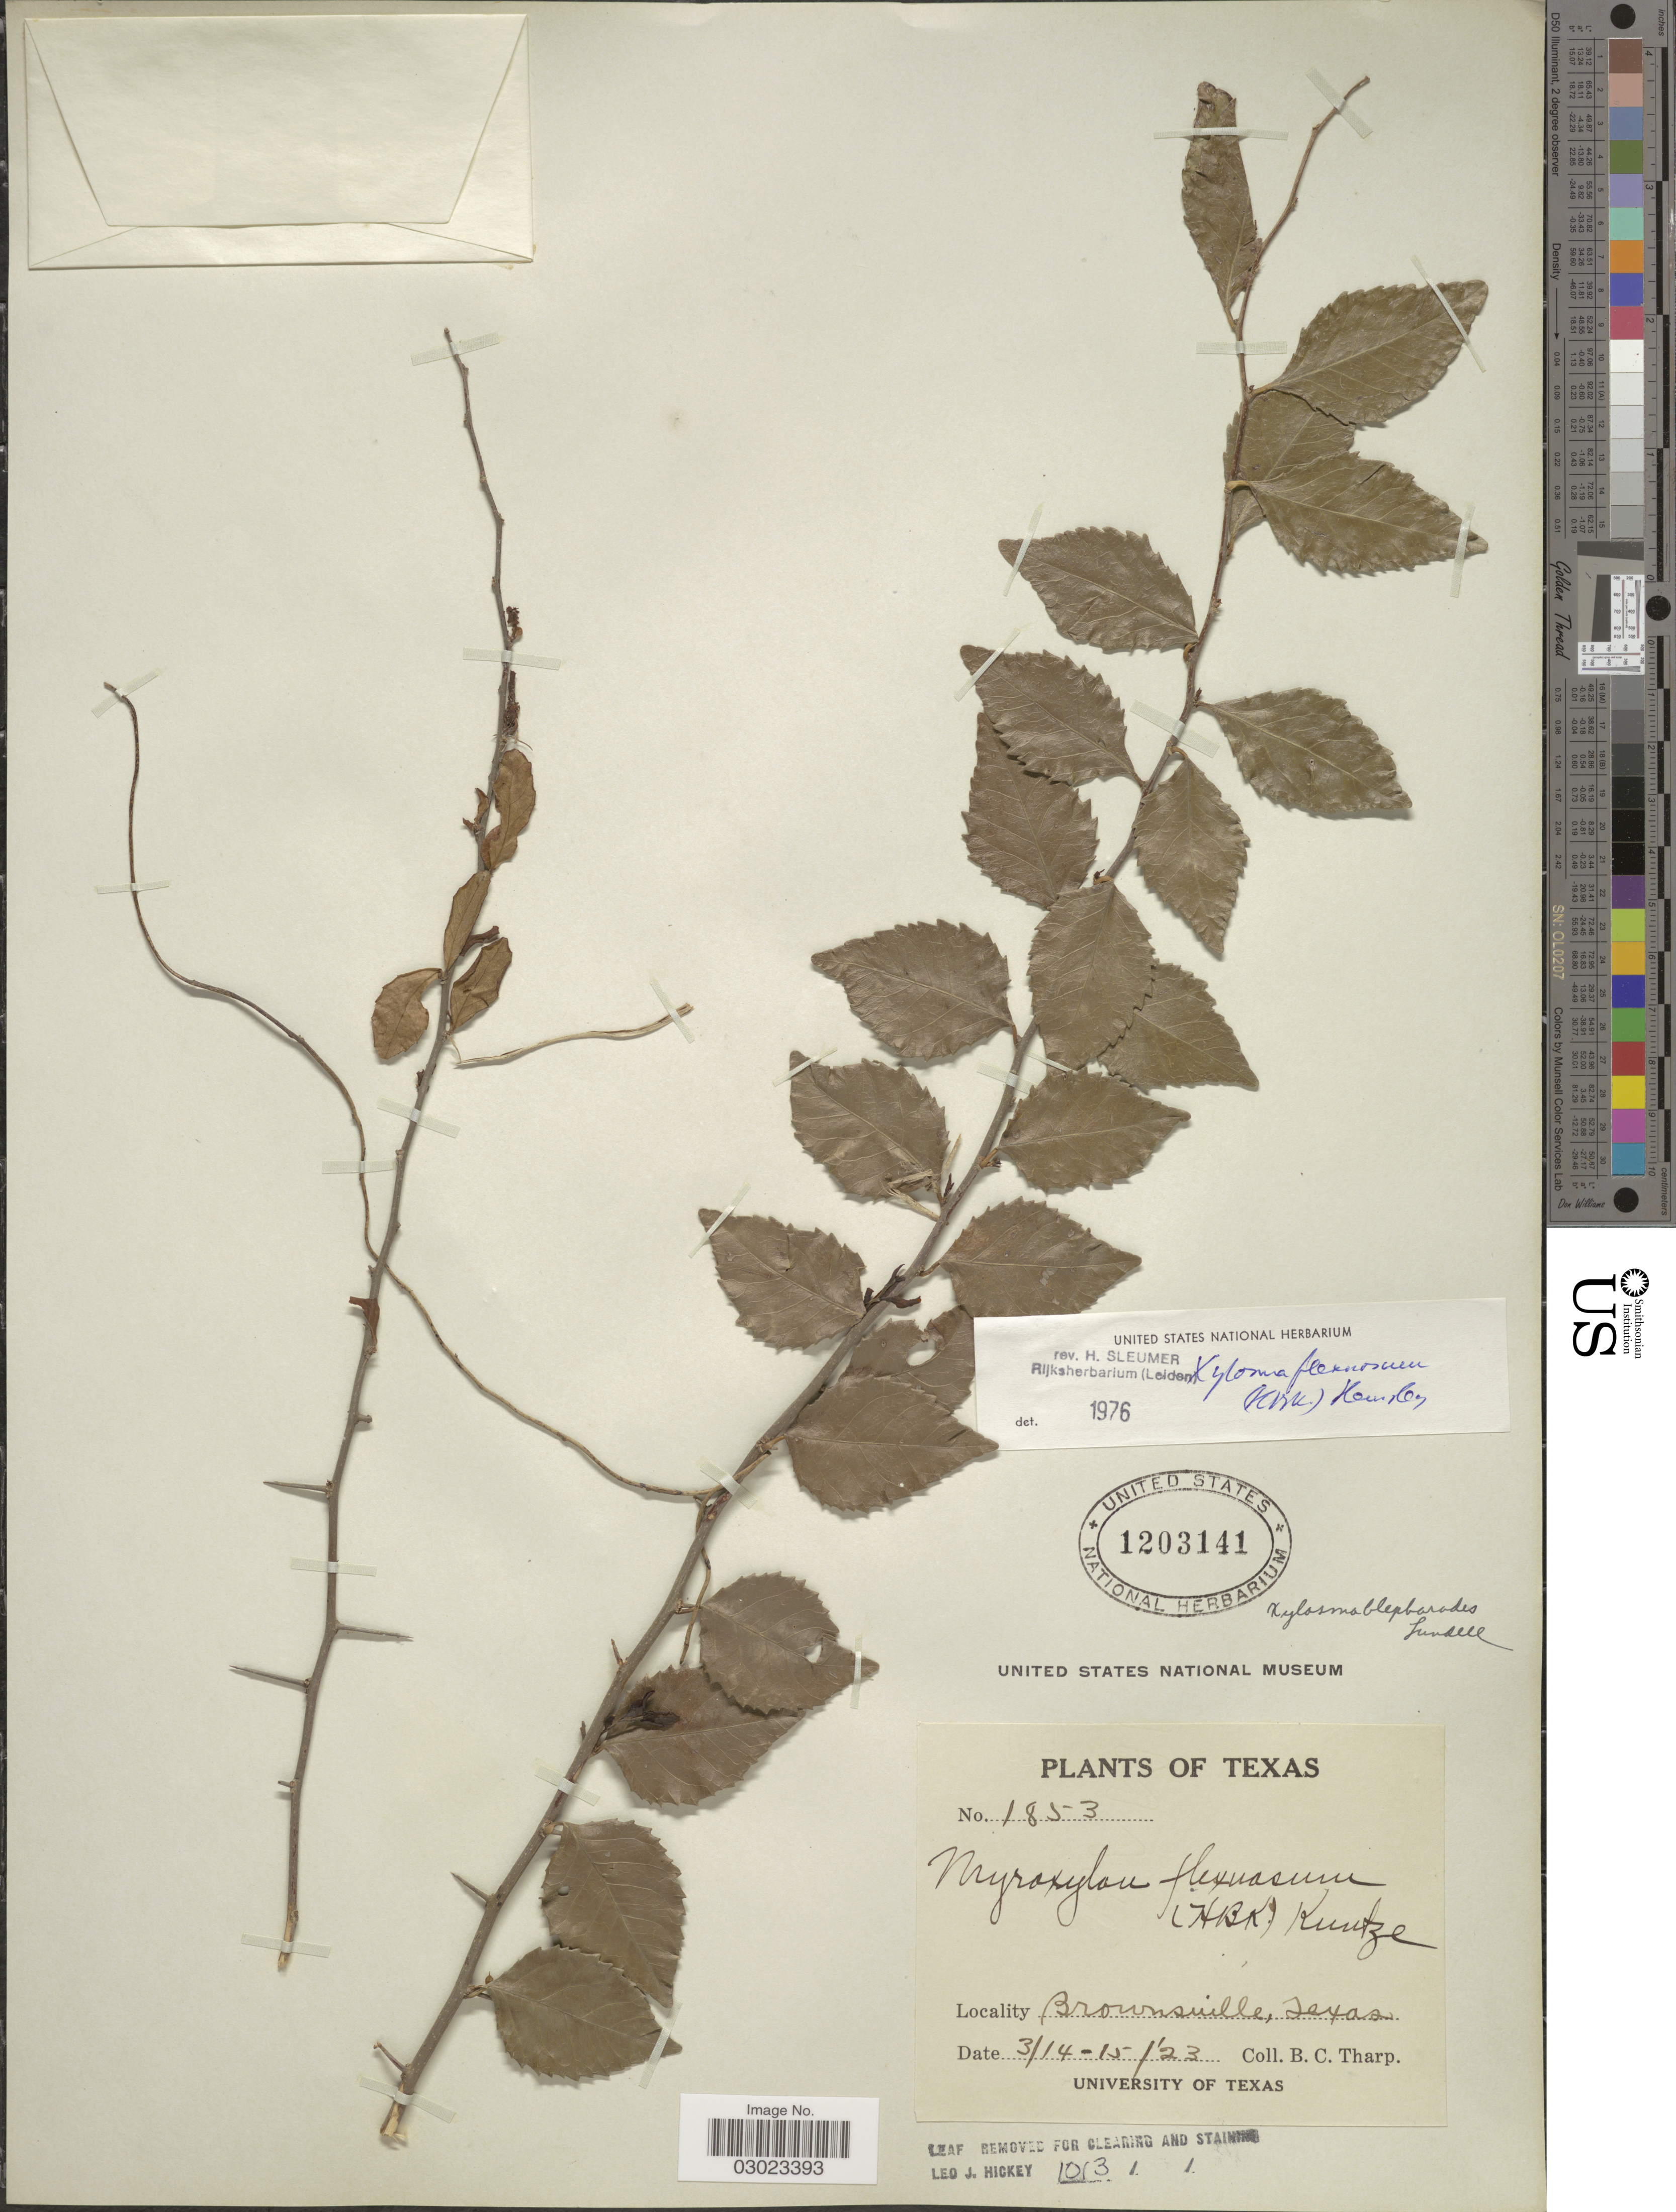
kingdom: Plantae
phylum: Tracheophyta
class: Magnoliopsida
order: Malpighiales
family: Salicaceae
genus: Xylosma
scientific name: Xylosma flexuosa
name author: (Kunth) Hemsl.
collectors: B. C. Tharp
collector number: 1853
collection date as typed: Transcribed d/m/y: 14/3/23 to 15/3/23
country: United States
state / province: Texas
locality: Brownsville.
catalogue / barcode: US 1203141